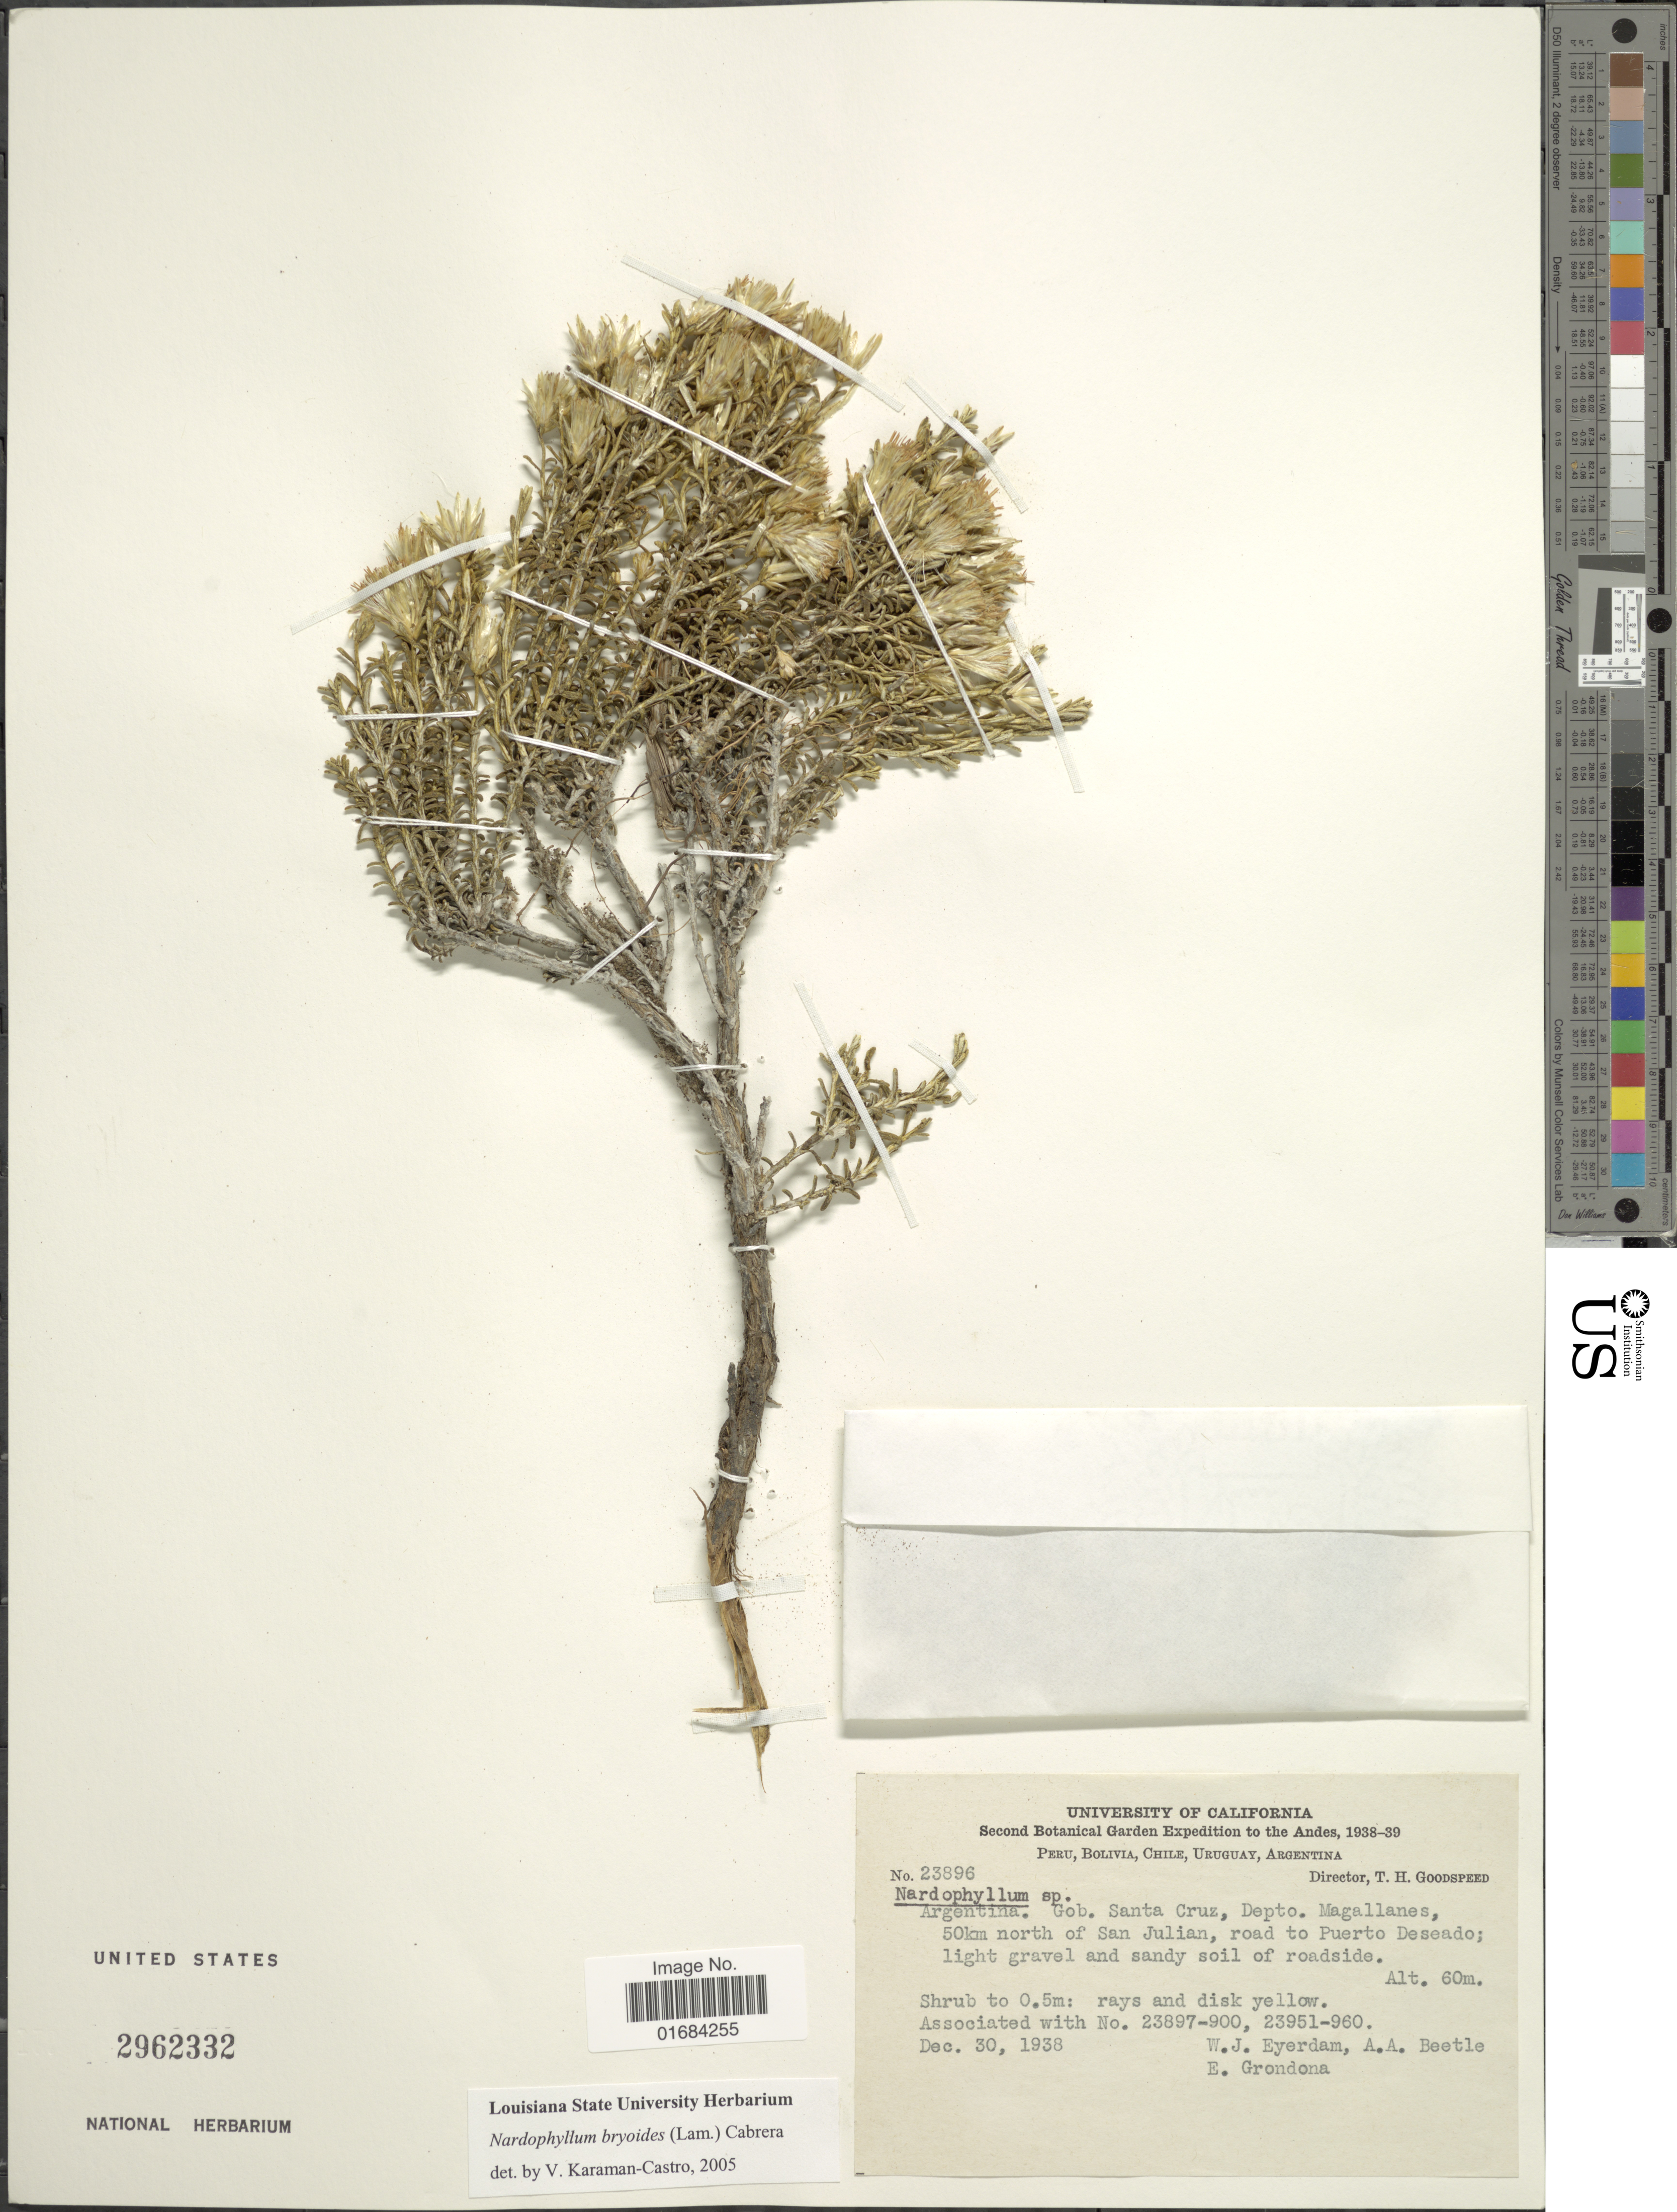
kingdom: Plantae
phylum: Tracheophyta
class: Magnoliopsida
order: Asterales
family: Asteraceae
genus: Nardophyllum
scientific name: Nardophyllum bryoides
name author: (Lam.) Cabrera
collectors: W. J. Eyerdam, A. A. Beetle & E. Grondona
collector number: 23896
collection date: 1938-12-30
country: Argentina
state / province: Santa Cruz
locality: Gob. Santa Cruz. Depto Magallanes, 50 km north of San Julian, road to Puerto Deseado light gravel and Sandy soil of roadside.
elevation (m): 60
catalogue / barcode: US 2962332